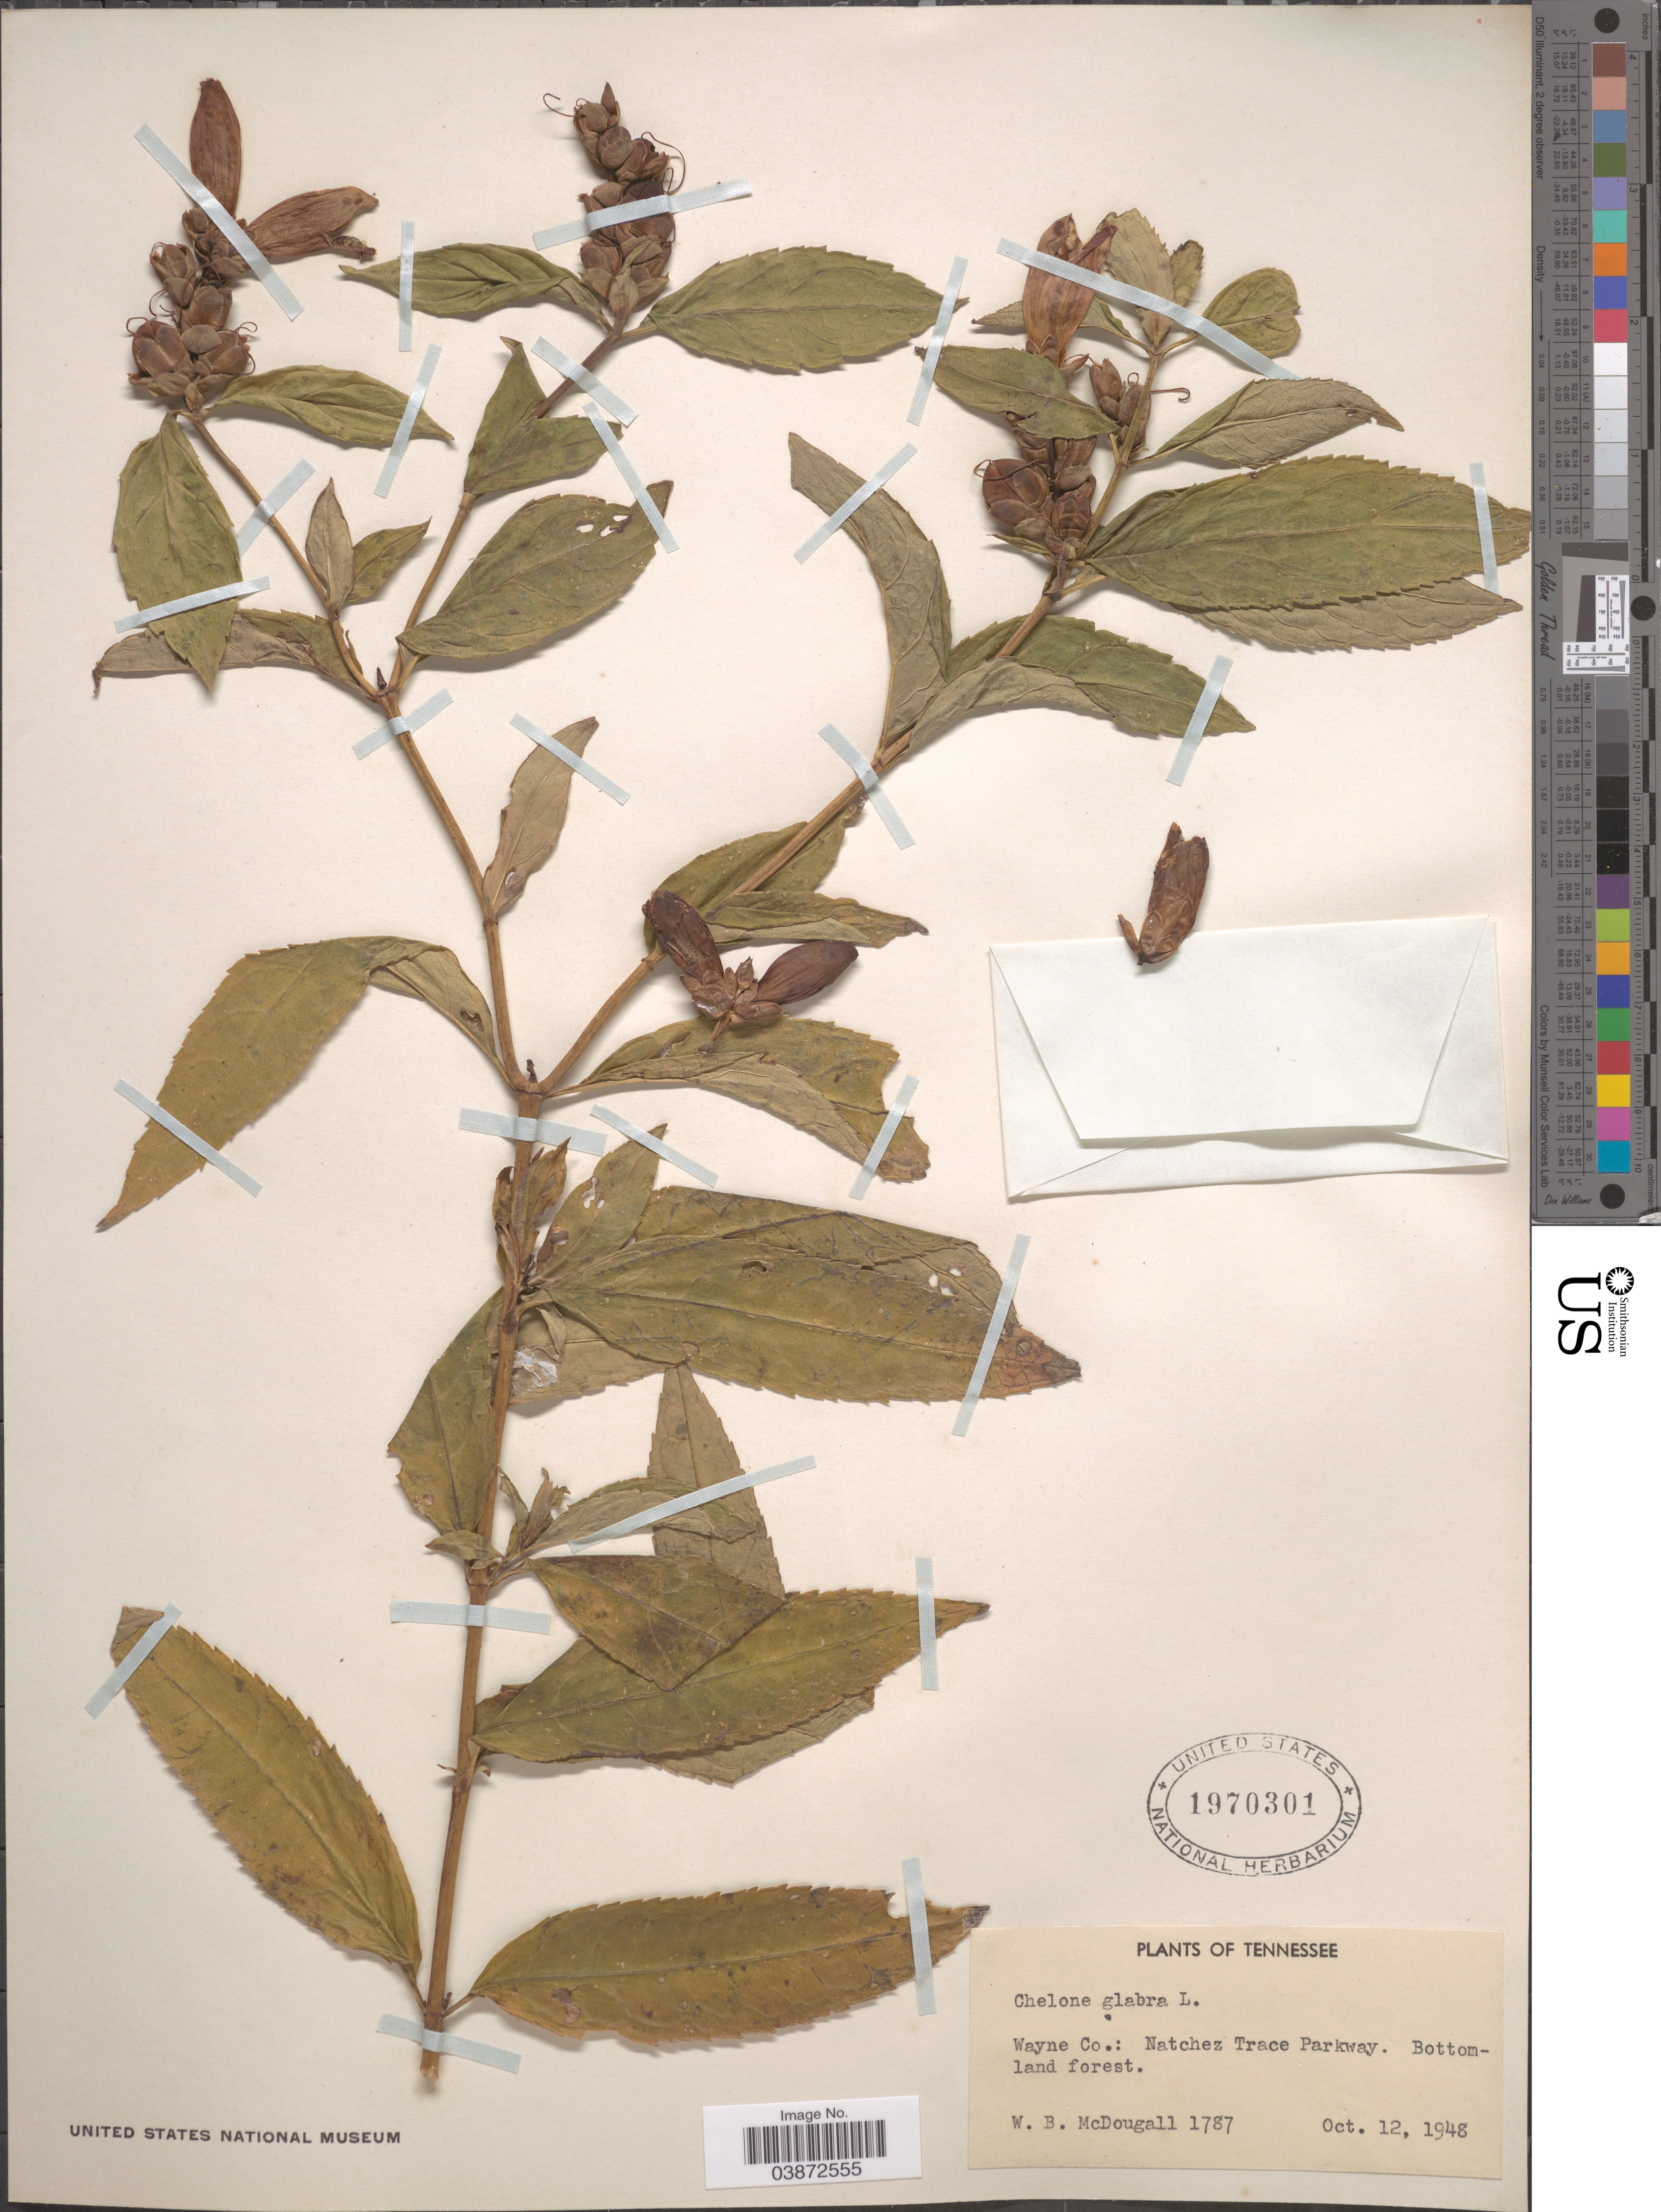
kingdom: Plantae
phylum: Tracheophyta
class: Magnoliopsida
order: Lamiales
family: Plantaginaceae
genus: Chelone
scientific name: Chelone glabra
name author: L.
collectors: W. B. McDougall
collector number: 1787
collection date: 1948-10-12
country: United States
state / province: Tennessee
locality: Wayne Co.: Natchez Trace Parkway.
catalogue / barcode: US 1970301